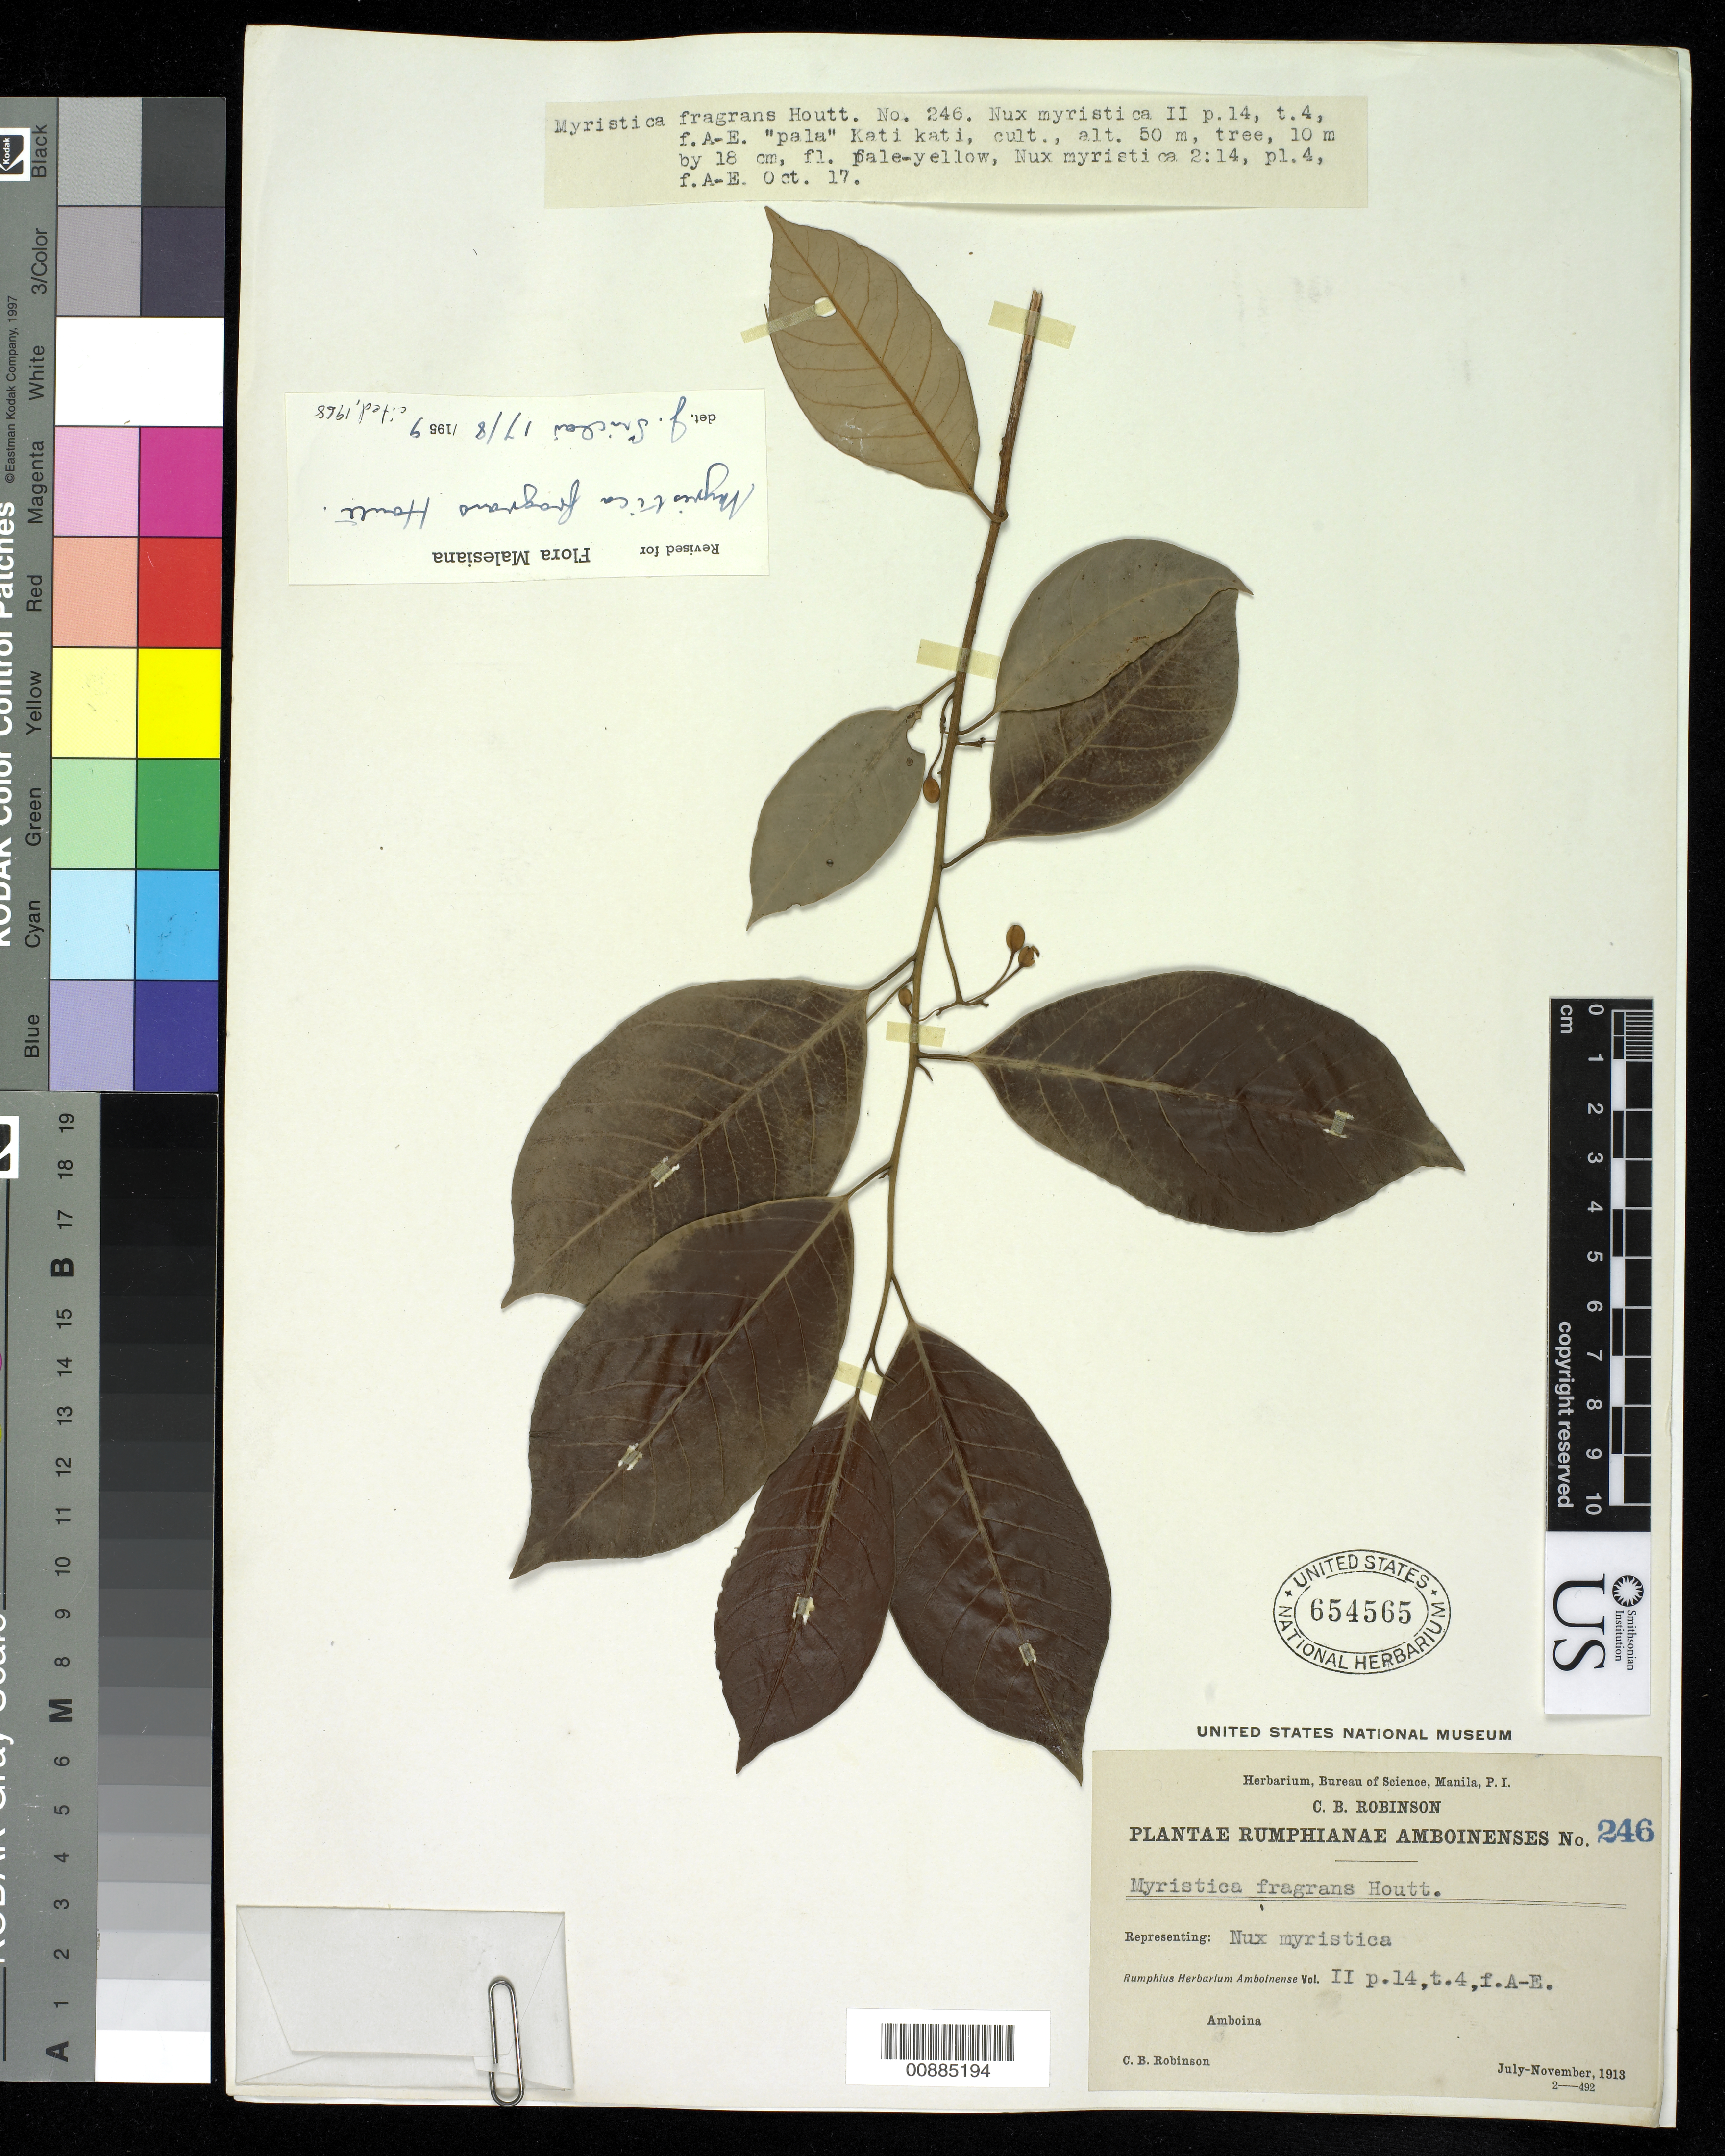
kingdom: Plantae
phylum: Tracheophyta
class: Magnoliopsida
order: Magnoliales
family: Myristicaceae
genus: Myristica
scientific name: Myristica fragrans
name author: Houtt.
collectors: C. Robinson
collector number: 246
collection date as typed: Jul 1913 to Nov 1913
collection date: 1913-07/1913-11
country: Indonesia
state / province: Maluku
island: Amboina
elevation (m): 50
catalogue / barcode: US 654565